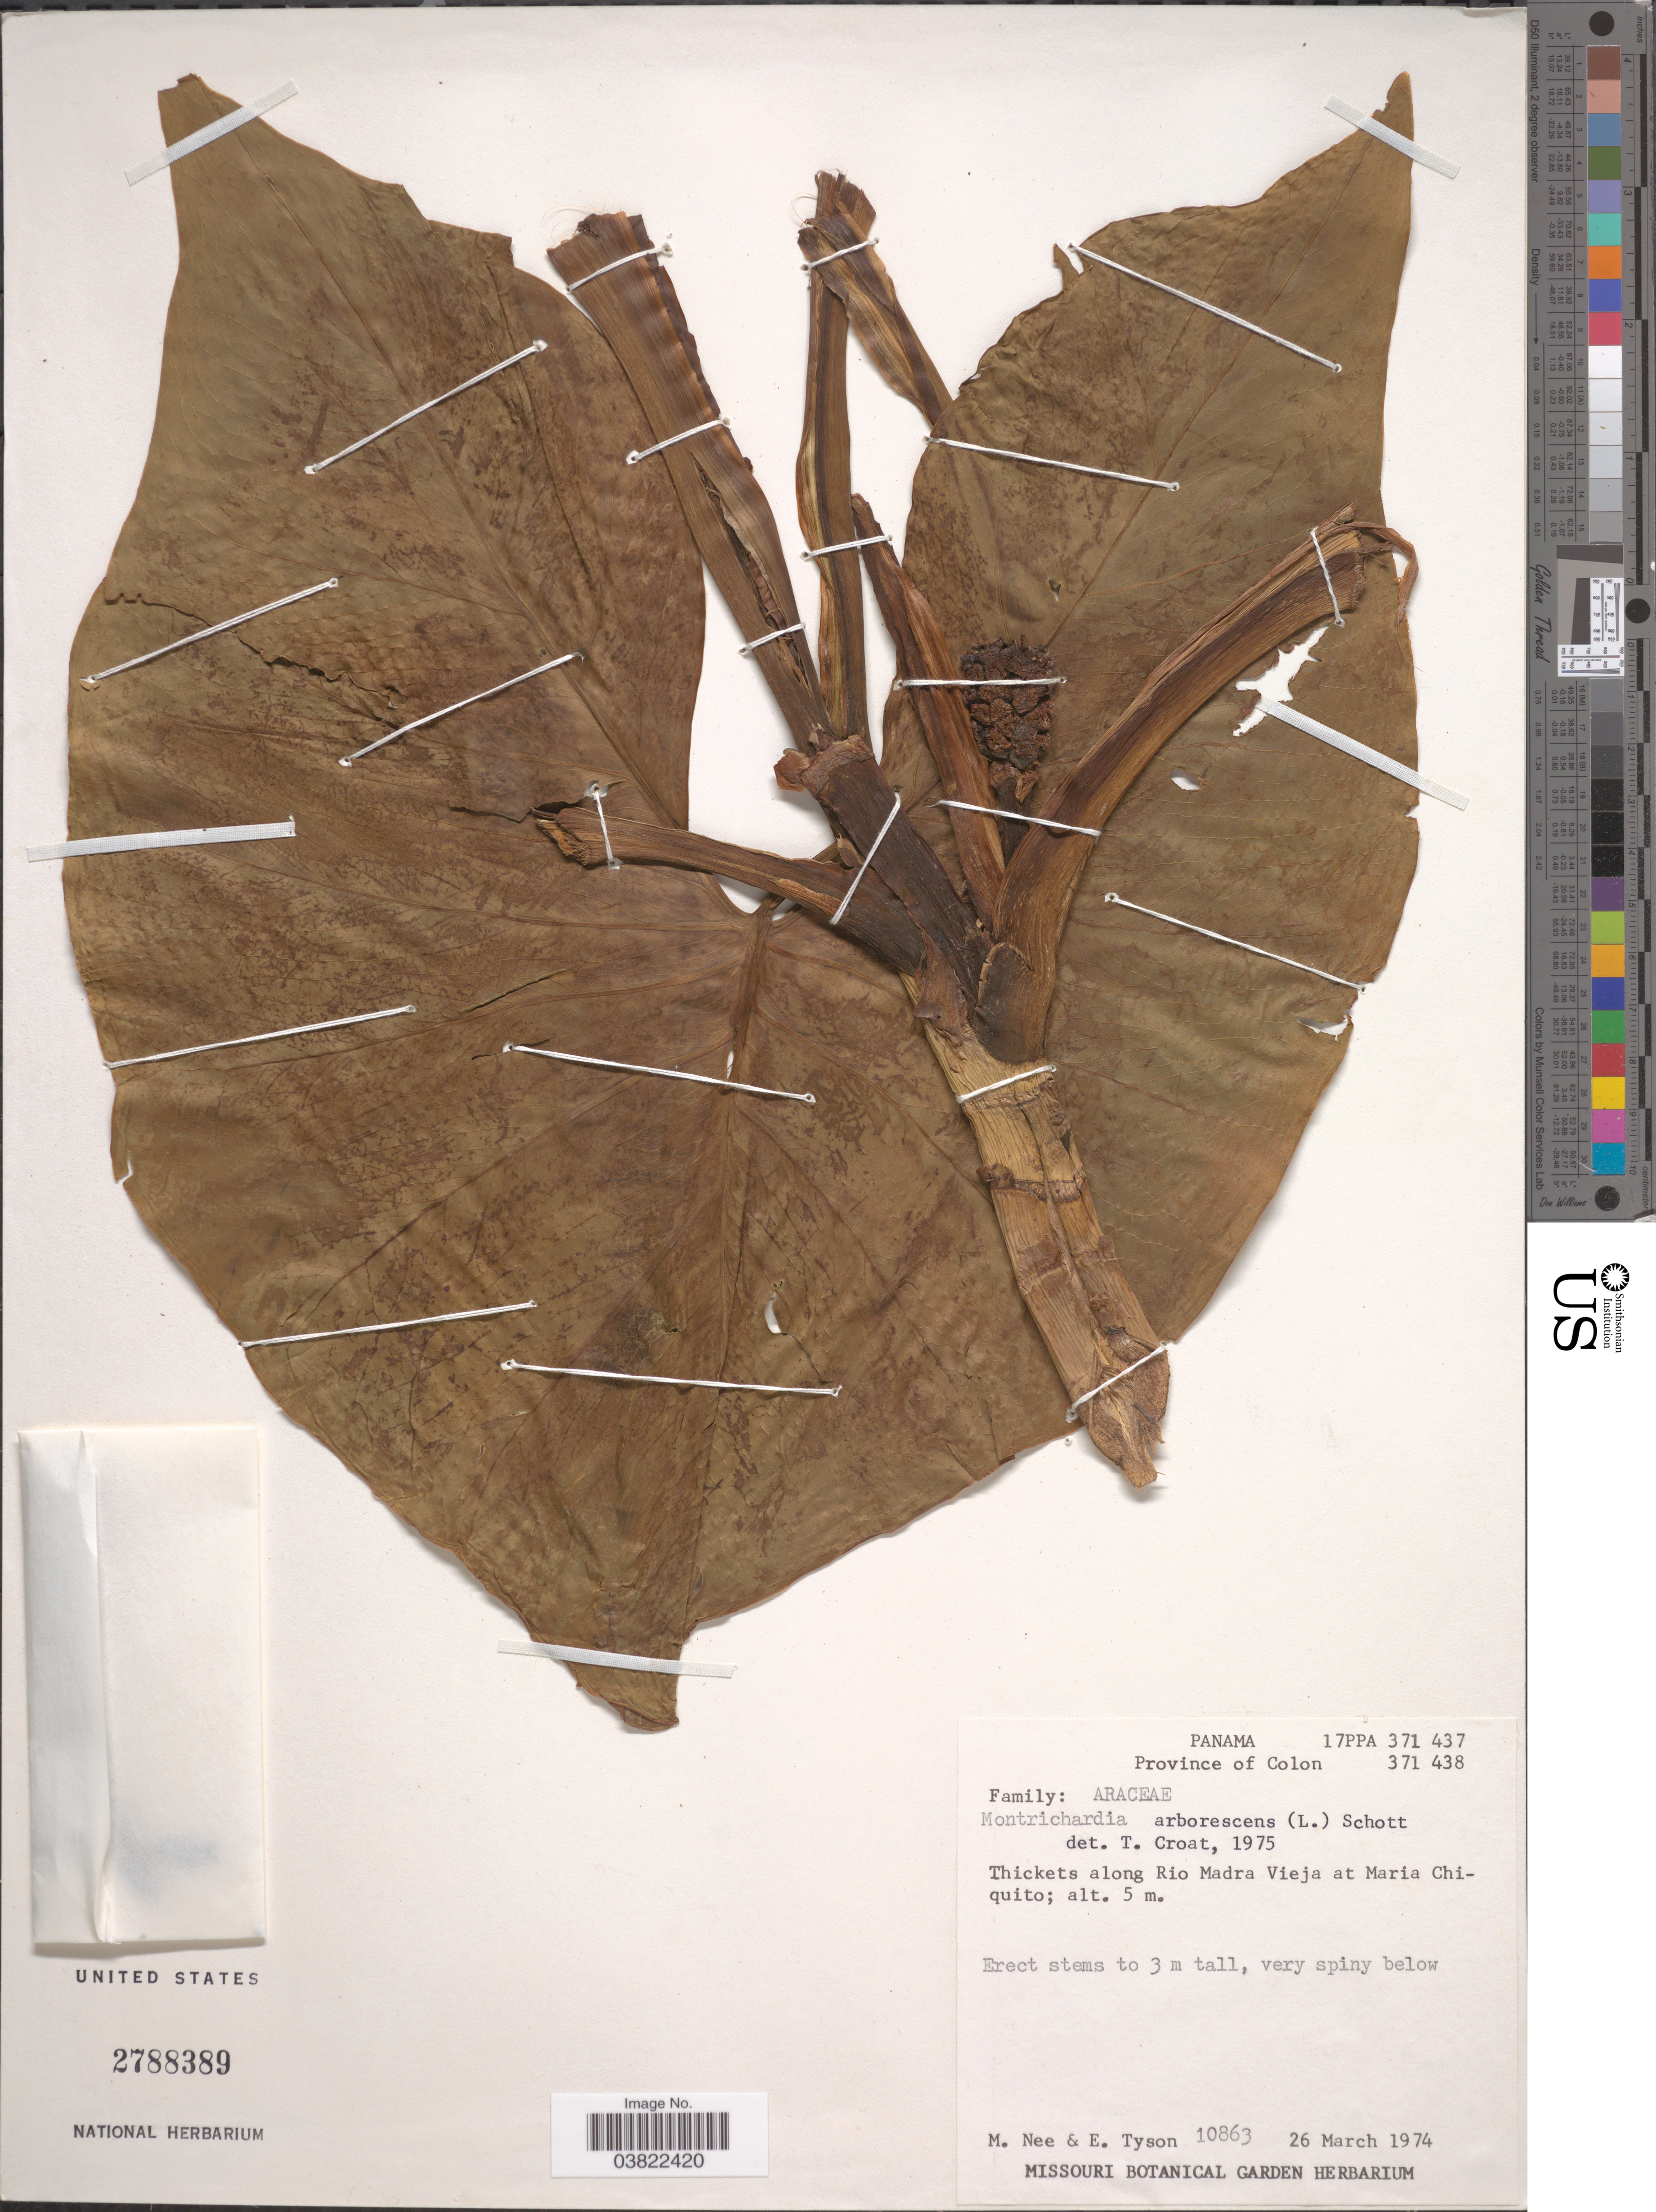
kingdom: Plantae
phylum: Tracheophyta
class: Liliopsida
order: Alismatales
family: Araceae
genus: Montrichardia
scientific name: Montrichardia arborea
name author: (Kunth) Schott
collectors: M. Nee & E. Tyson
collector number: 10863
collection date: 1974-03-26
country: Panama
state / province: Colón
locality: Thickets along Rio Madra Vieja at Maria Chiquito.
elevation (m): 5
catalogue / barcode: US 2788389